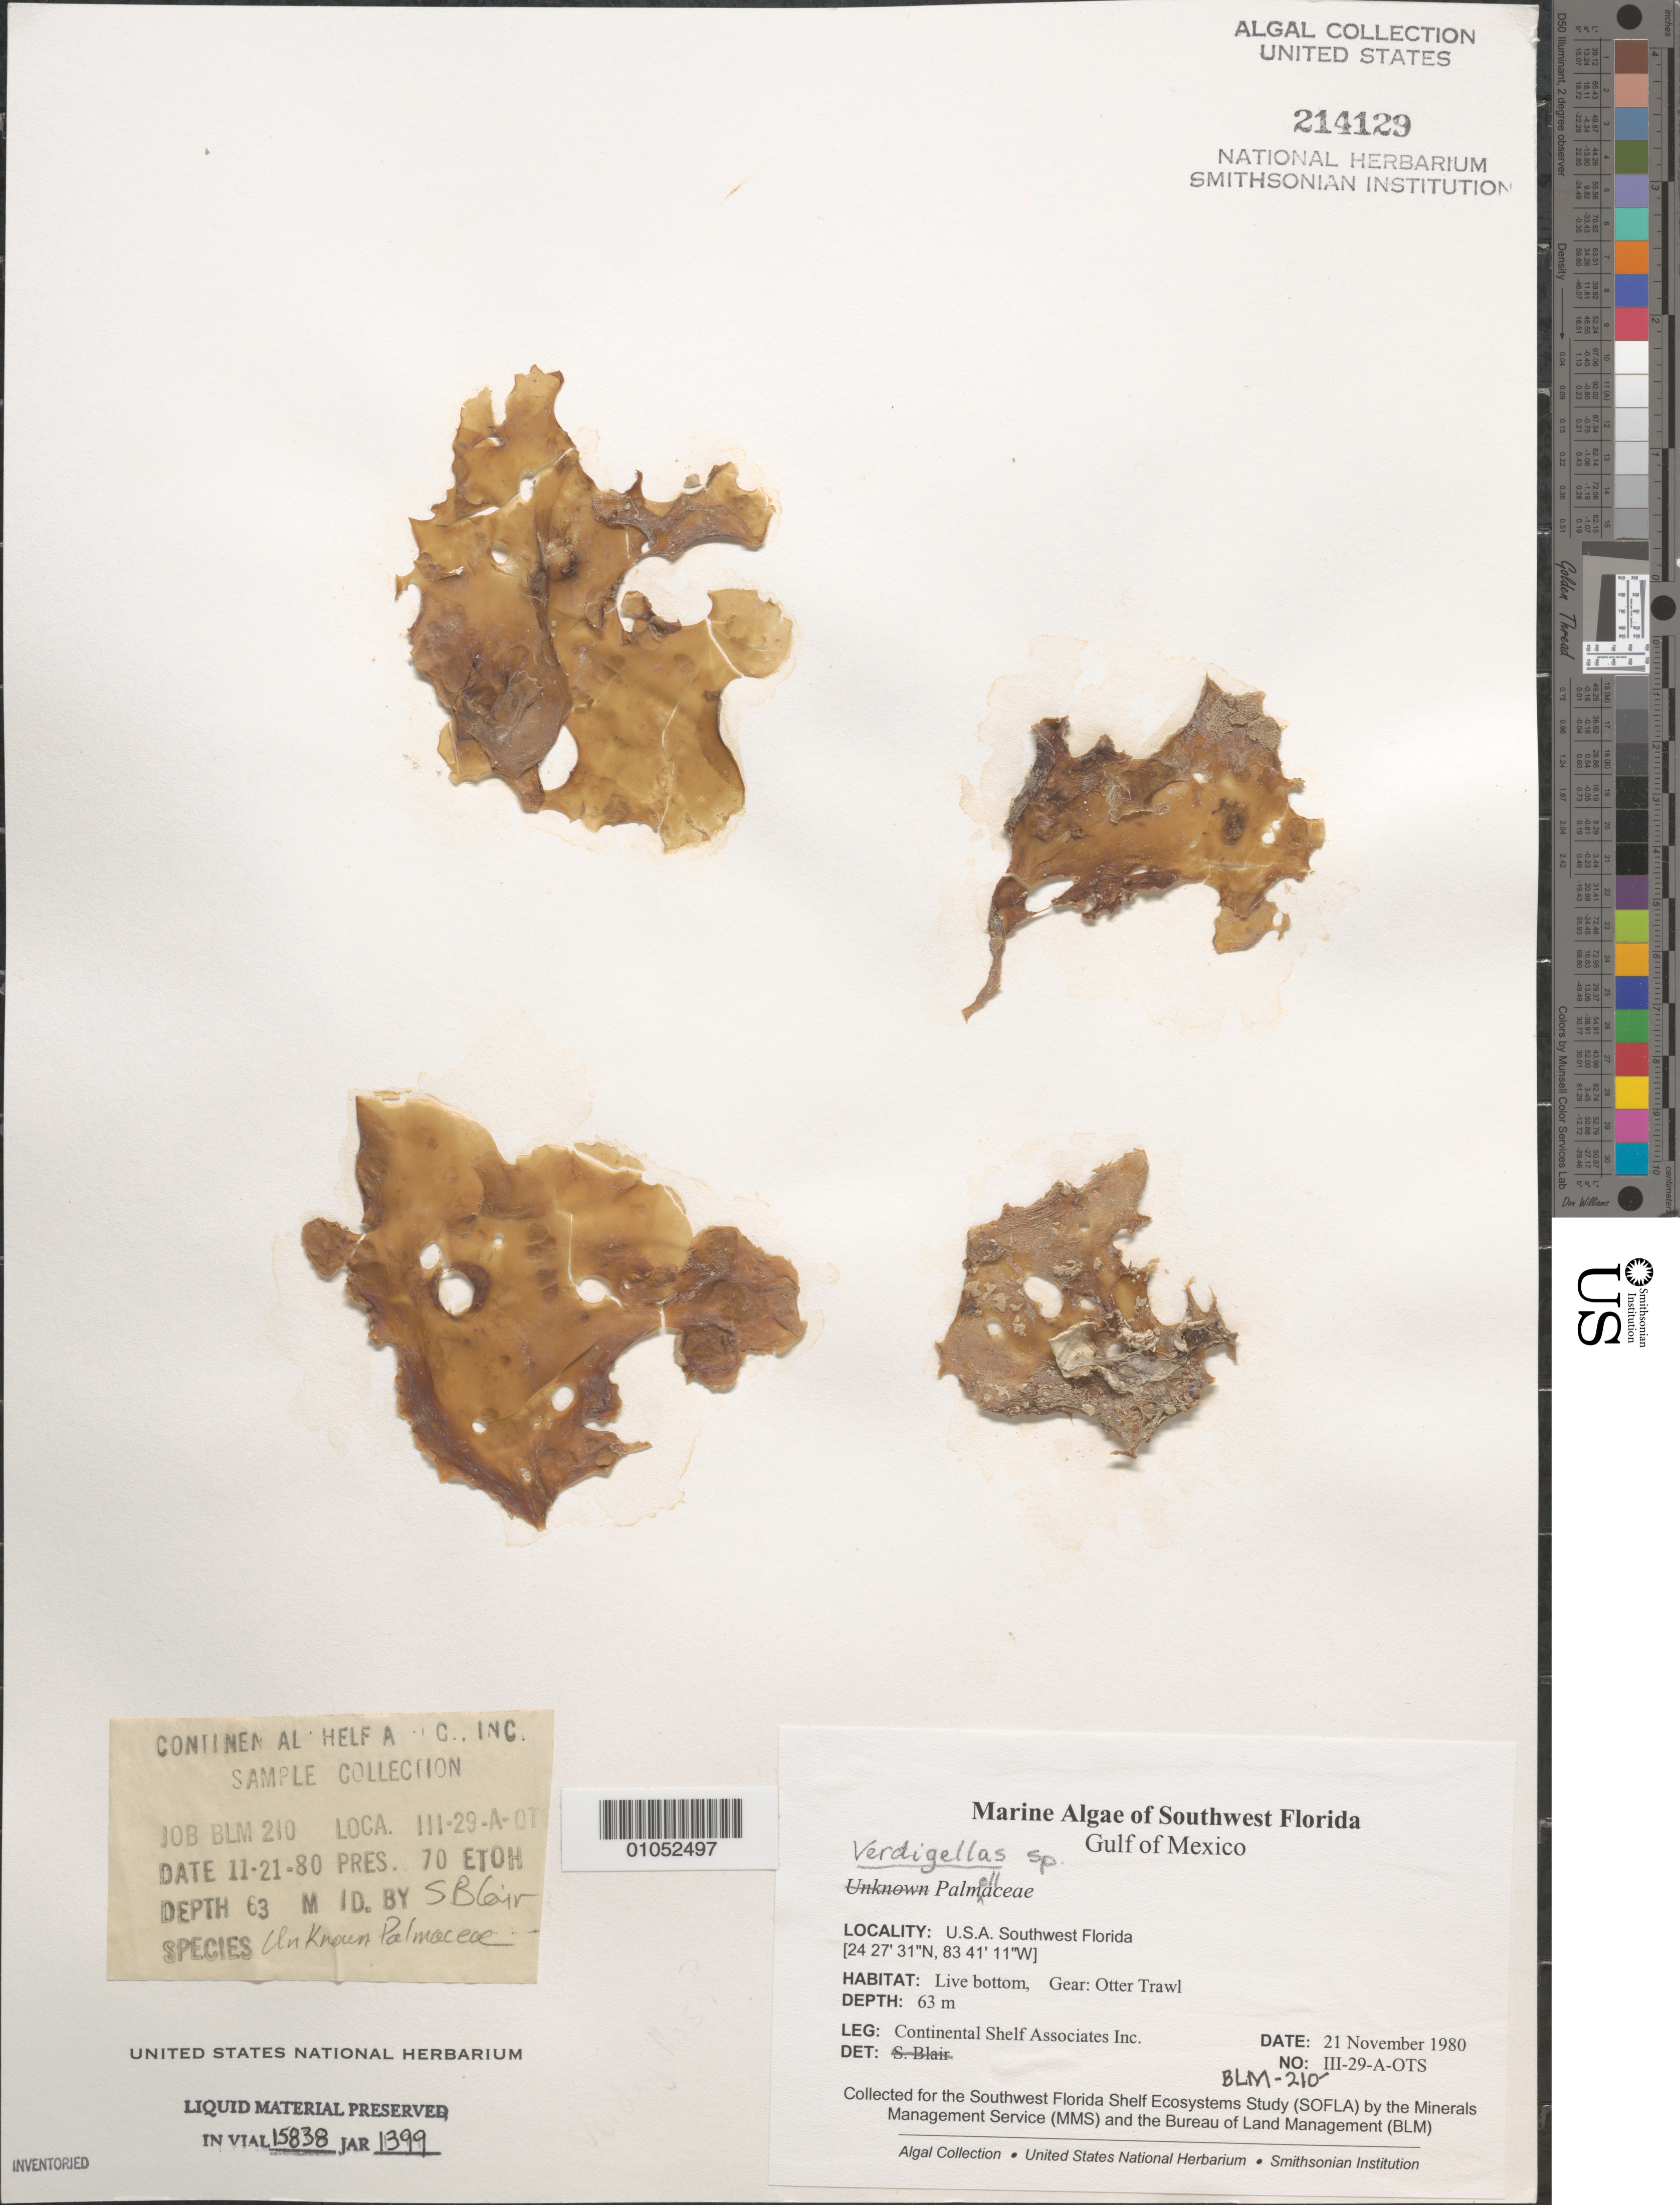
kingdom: Plantae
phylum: Chlorophyta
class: Prasinophyceae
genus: Verdigellas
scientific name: Verdigellas sp.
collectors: Continental Shelf Associates for the MMS/BLM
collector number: BLM-210-III-29-A-OTS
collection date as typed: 21 Nov 1980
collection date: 1980-11-21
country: United States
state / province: Florida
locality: Gulf of Mexico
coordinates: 24 27'31"N, 83 41'11"W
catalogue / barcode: US 214129